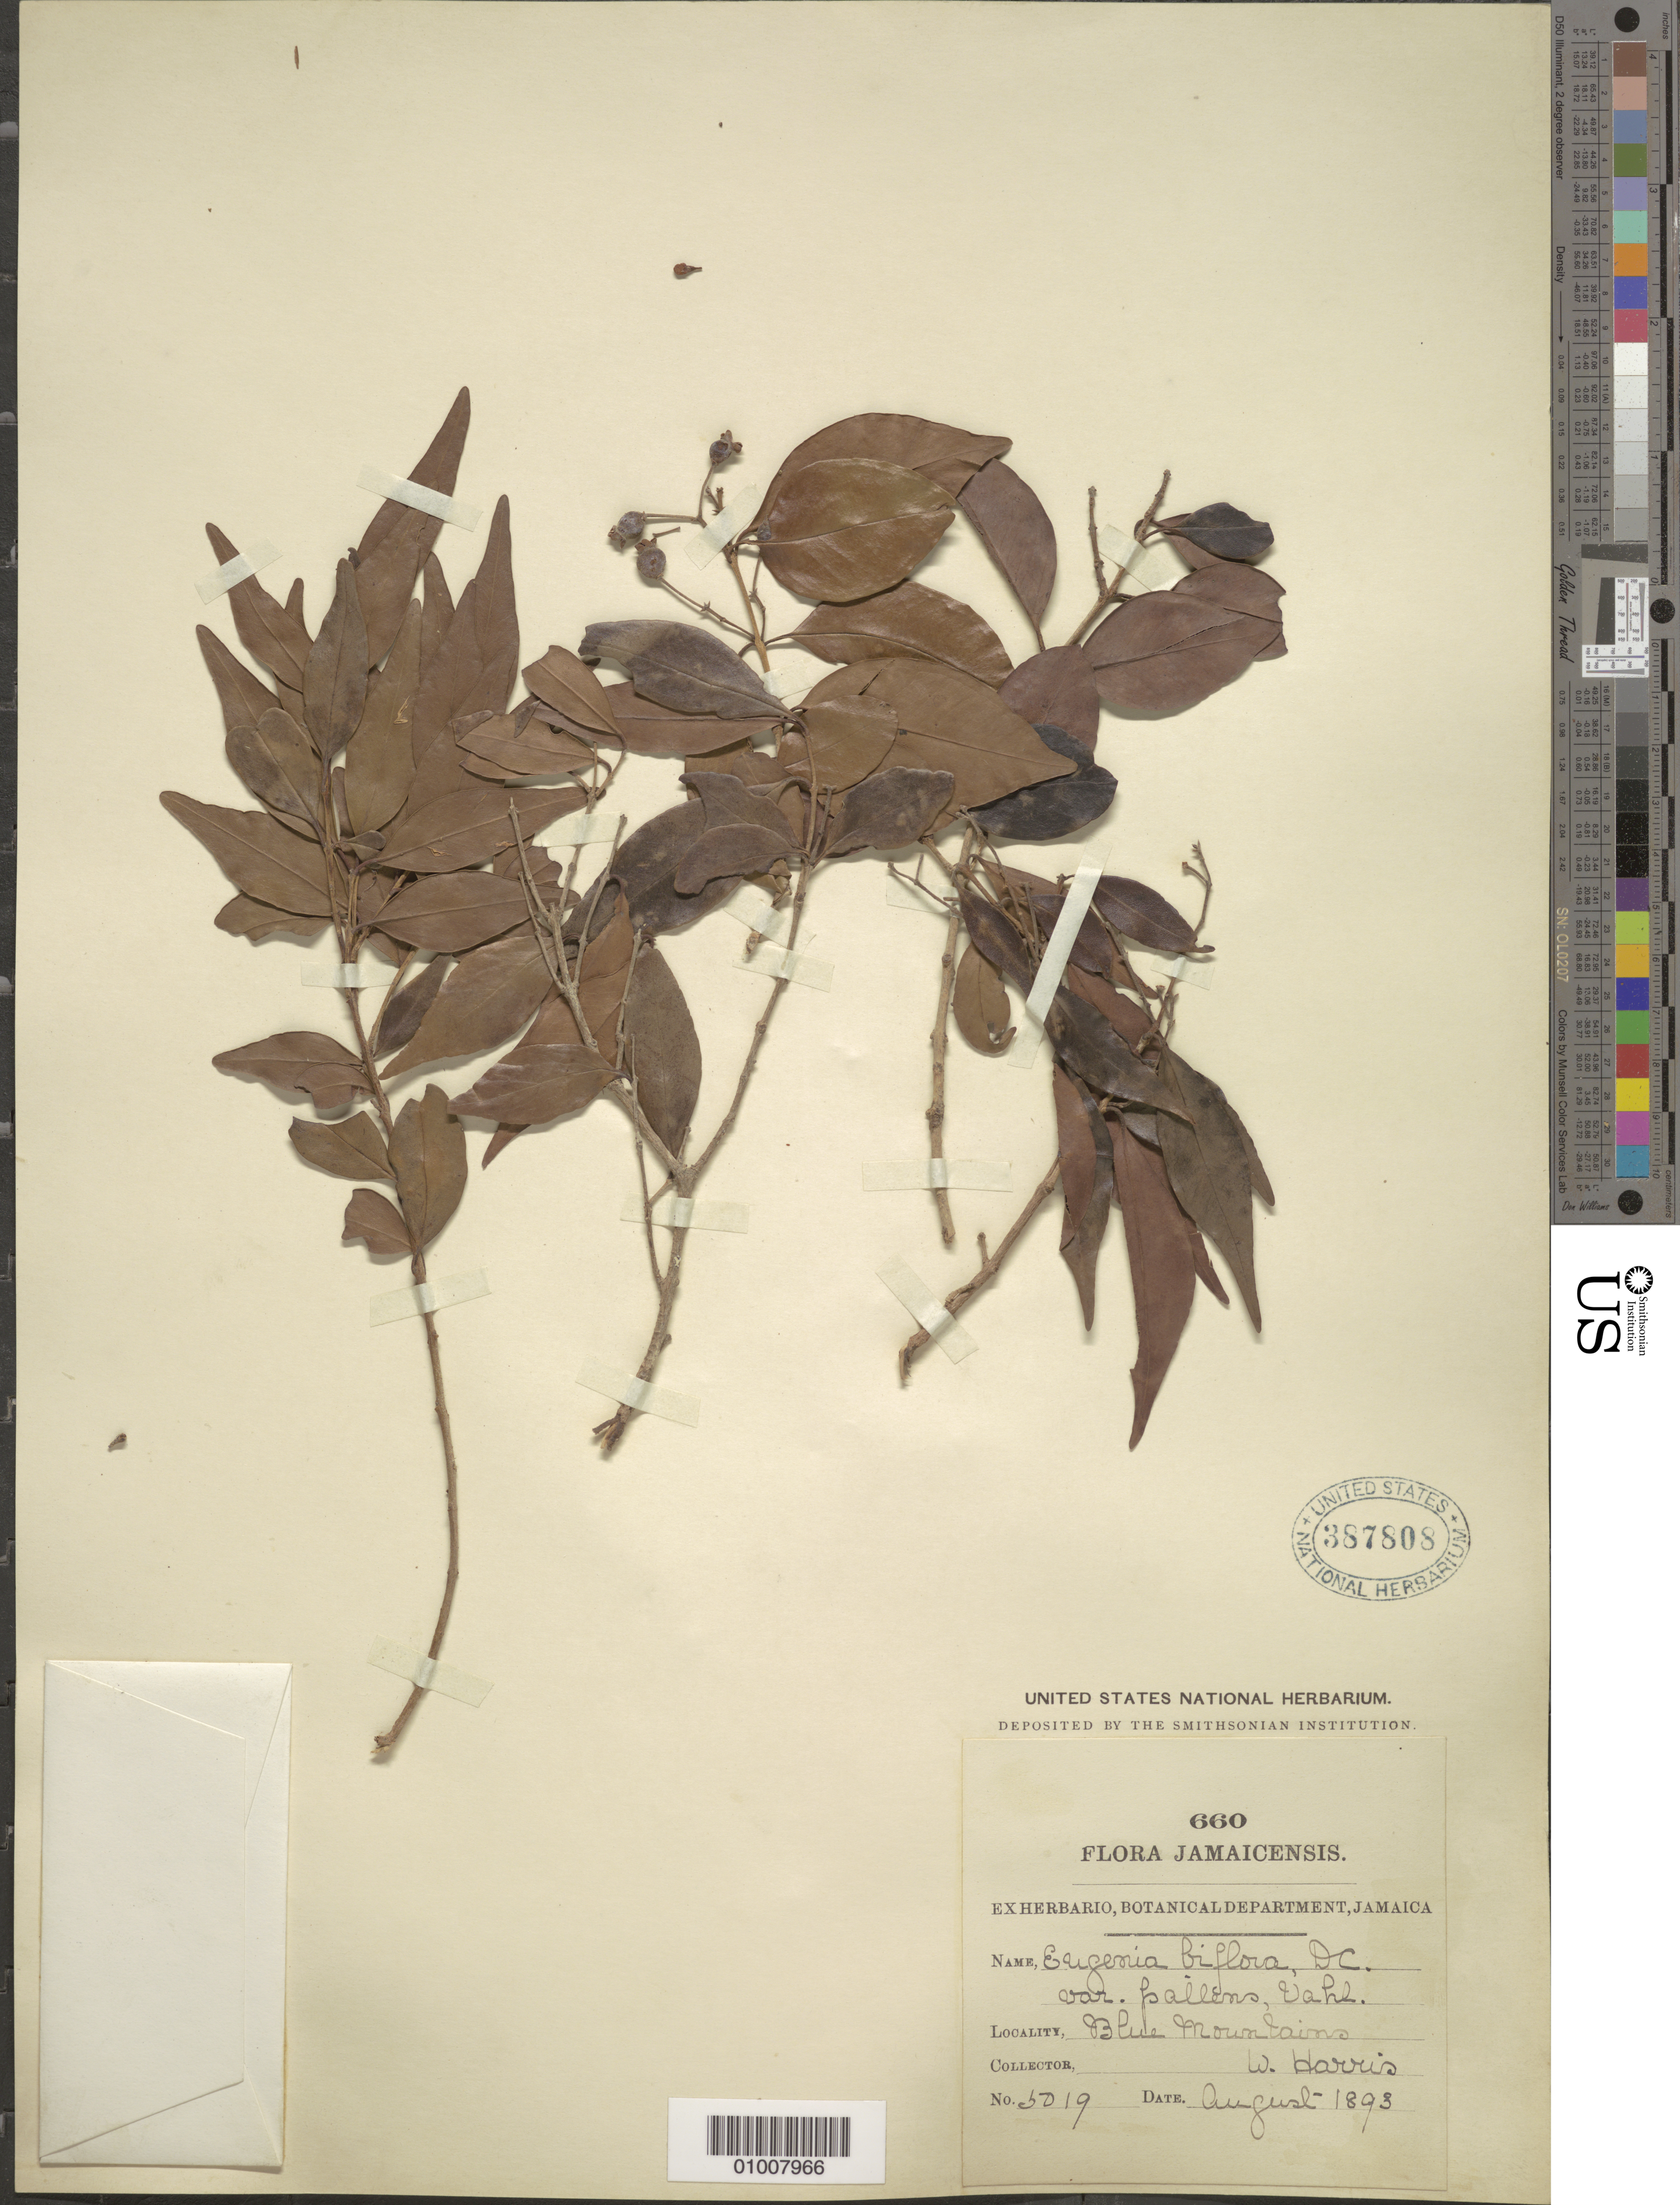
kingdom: Plantae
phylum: Tracheophyta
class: Magnoliopsida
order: Myrtales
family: Myrtaceae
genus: Eugenia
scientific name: Eugenia biflora var. pallens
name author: Krug & Urb.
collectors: W. Harris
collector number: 5019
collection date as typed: Aug 1893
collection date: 1893-08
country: Jamaica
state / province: Saint Andrew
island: Jamaica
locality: Blue Mountains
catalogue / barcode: US 387808